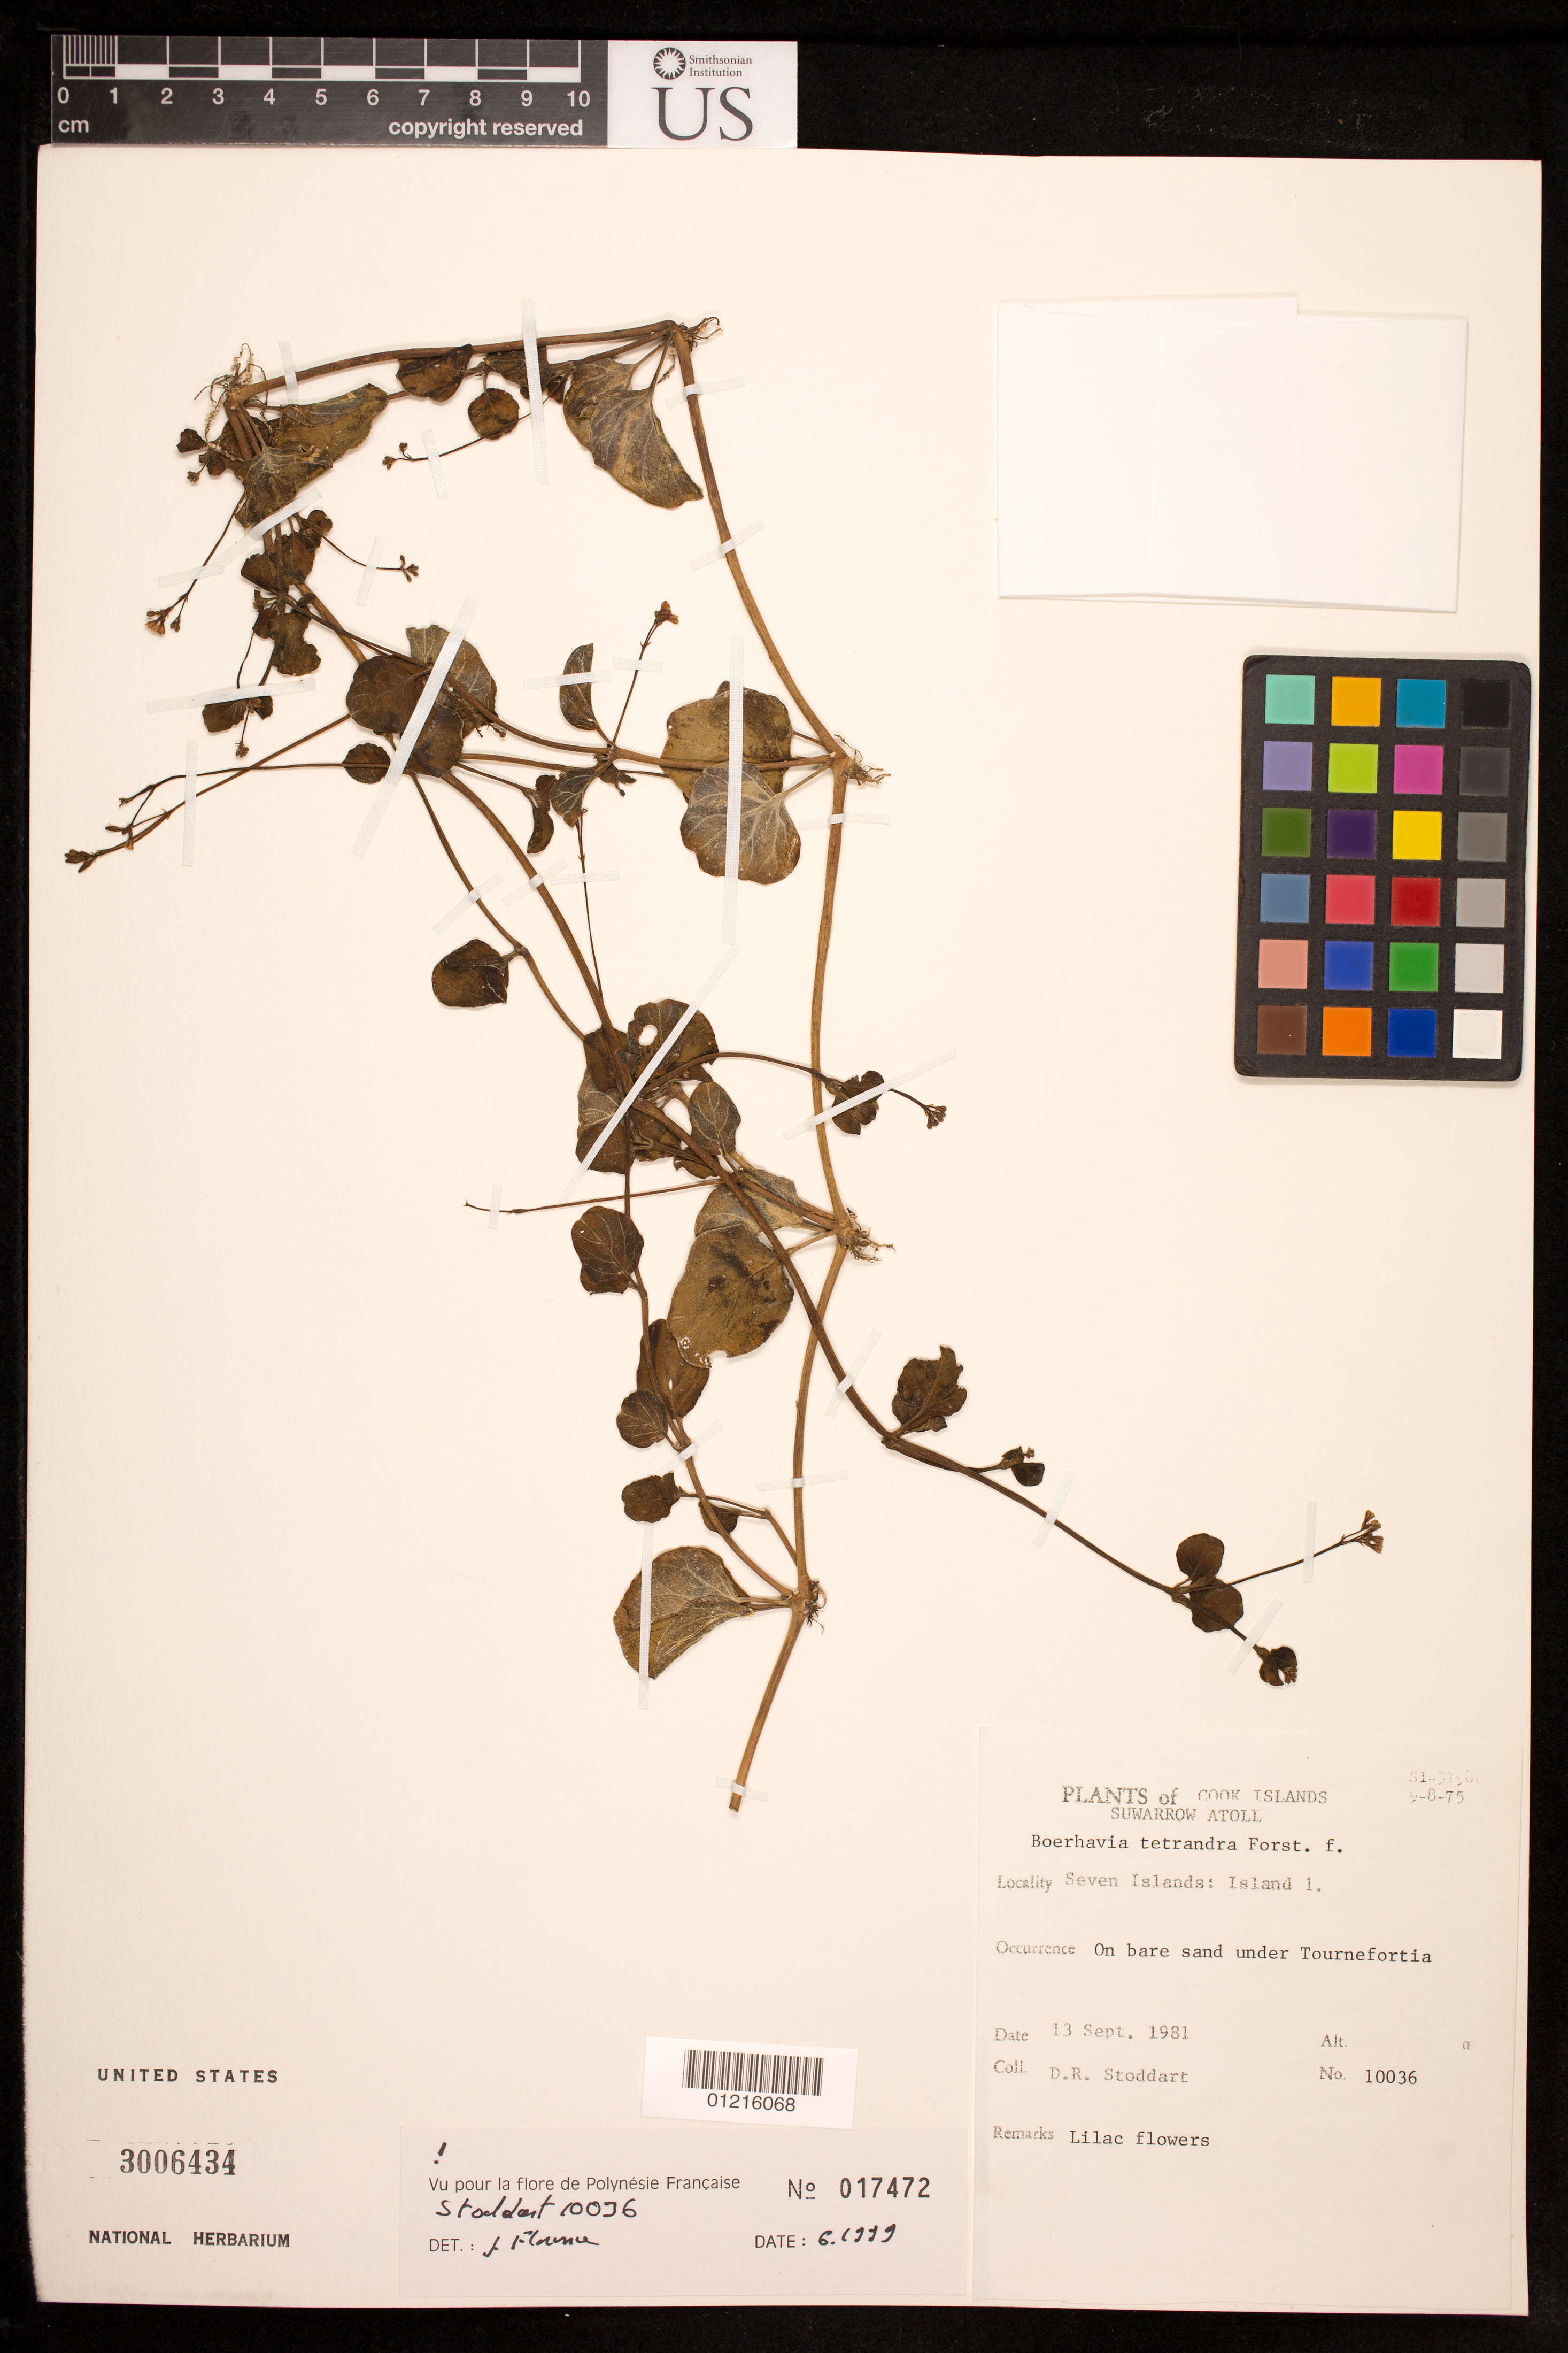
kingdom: Plantae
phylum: Tracheophyta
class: Magnoliopsida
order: Caryophyllales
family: Nyctaginaceae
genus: Boerhavia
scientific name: Boerhavia tetrandra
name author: G. Forst.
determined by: Florence, J.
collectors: D. R. Stoddart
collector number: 10036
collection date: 1981-09-13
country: Cook Islands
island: Suwarrow Atoll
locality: Seven Islands: Island 1.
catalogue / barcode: US 3006434